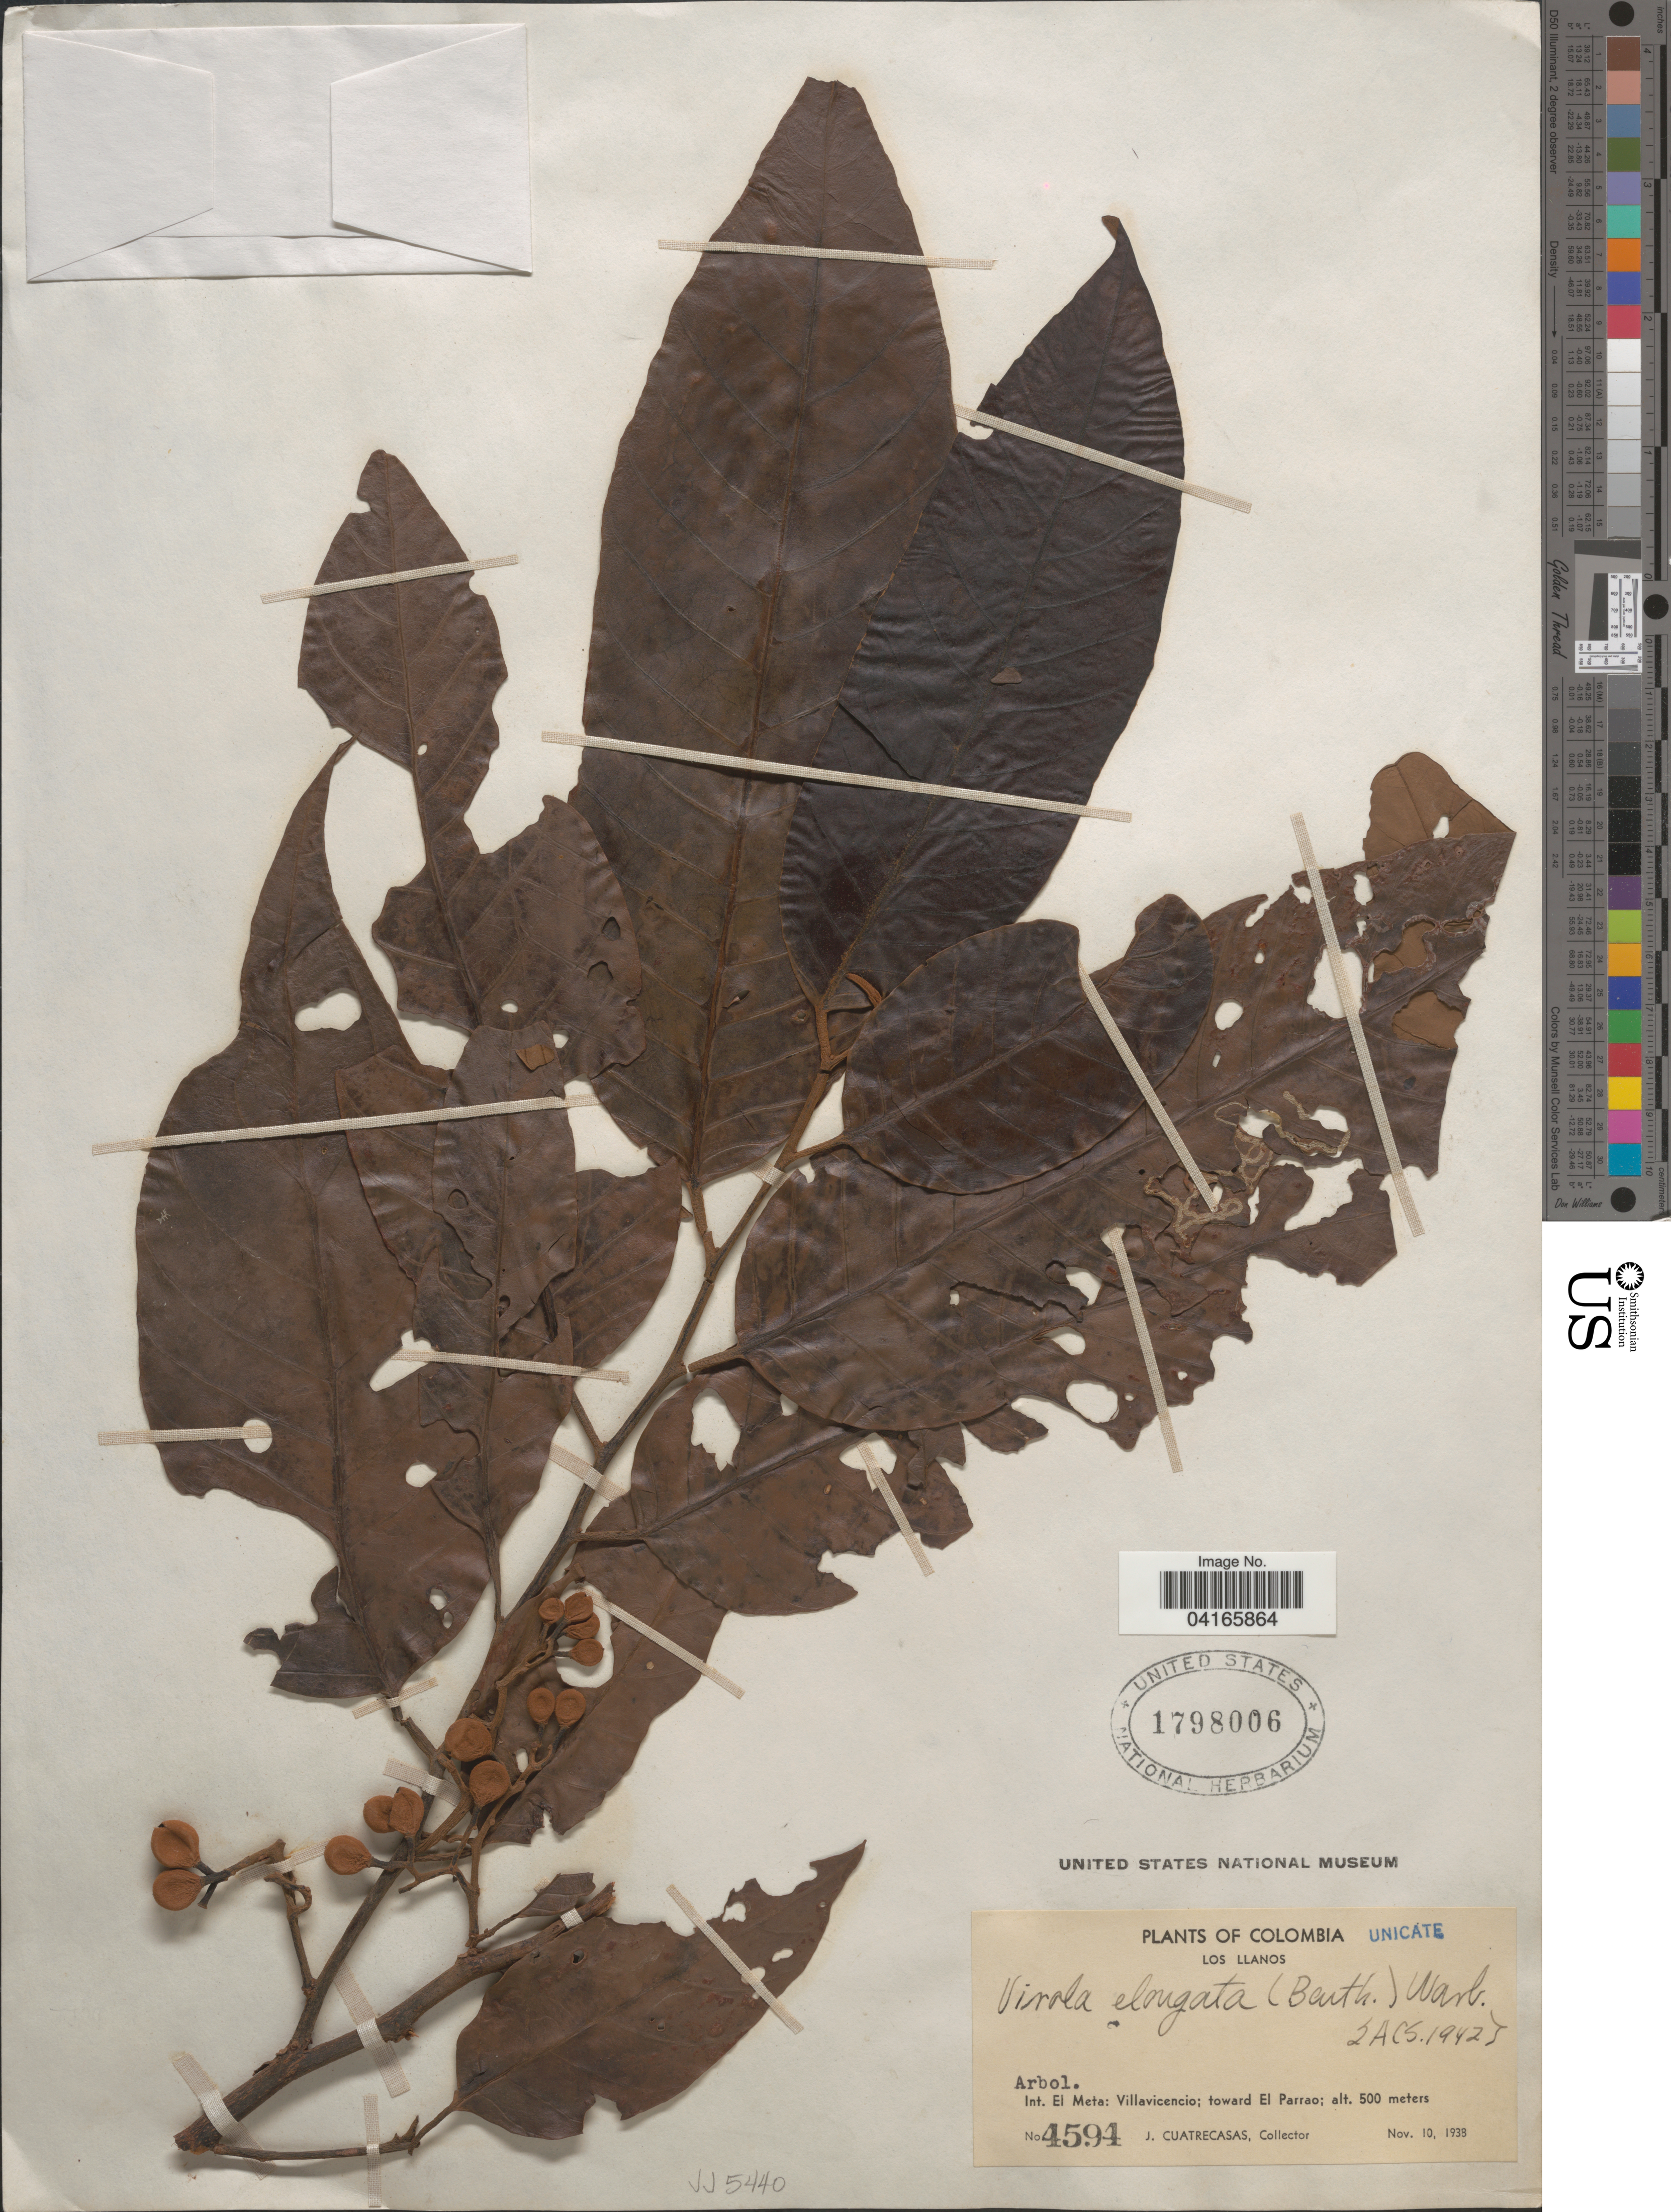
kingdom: Plantae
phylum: Tracheophyta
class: Magnoliopsida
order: Magnoliales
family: Myristicaceae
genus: Virola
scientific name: Virola elongata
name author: (Benth.) Warb.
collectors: J. Cuatrecasas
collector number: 4594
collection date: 1938-11-10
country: Colombia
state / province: Meta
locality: Los Llanos. Int. El Meta: Villavicencio; toward El Parrao.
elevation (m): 500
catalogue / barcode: US 1798006